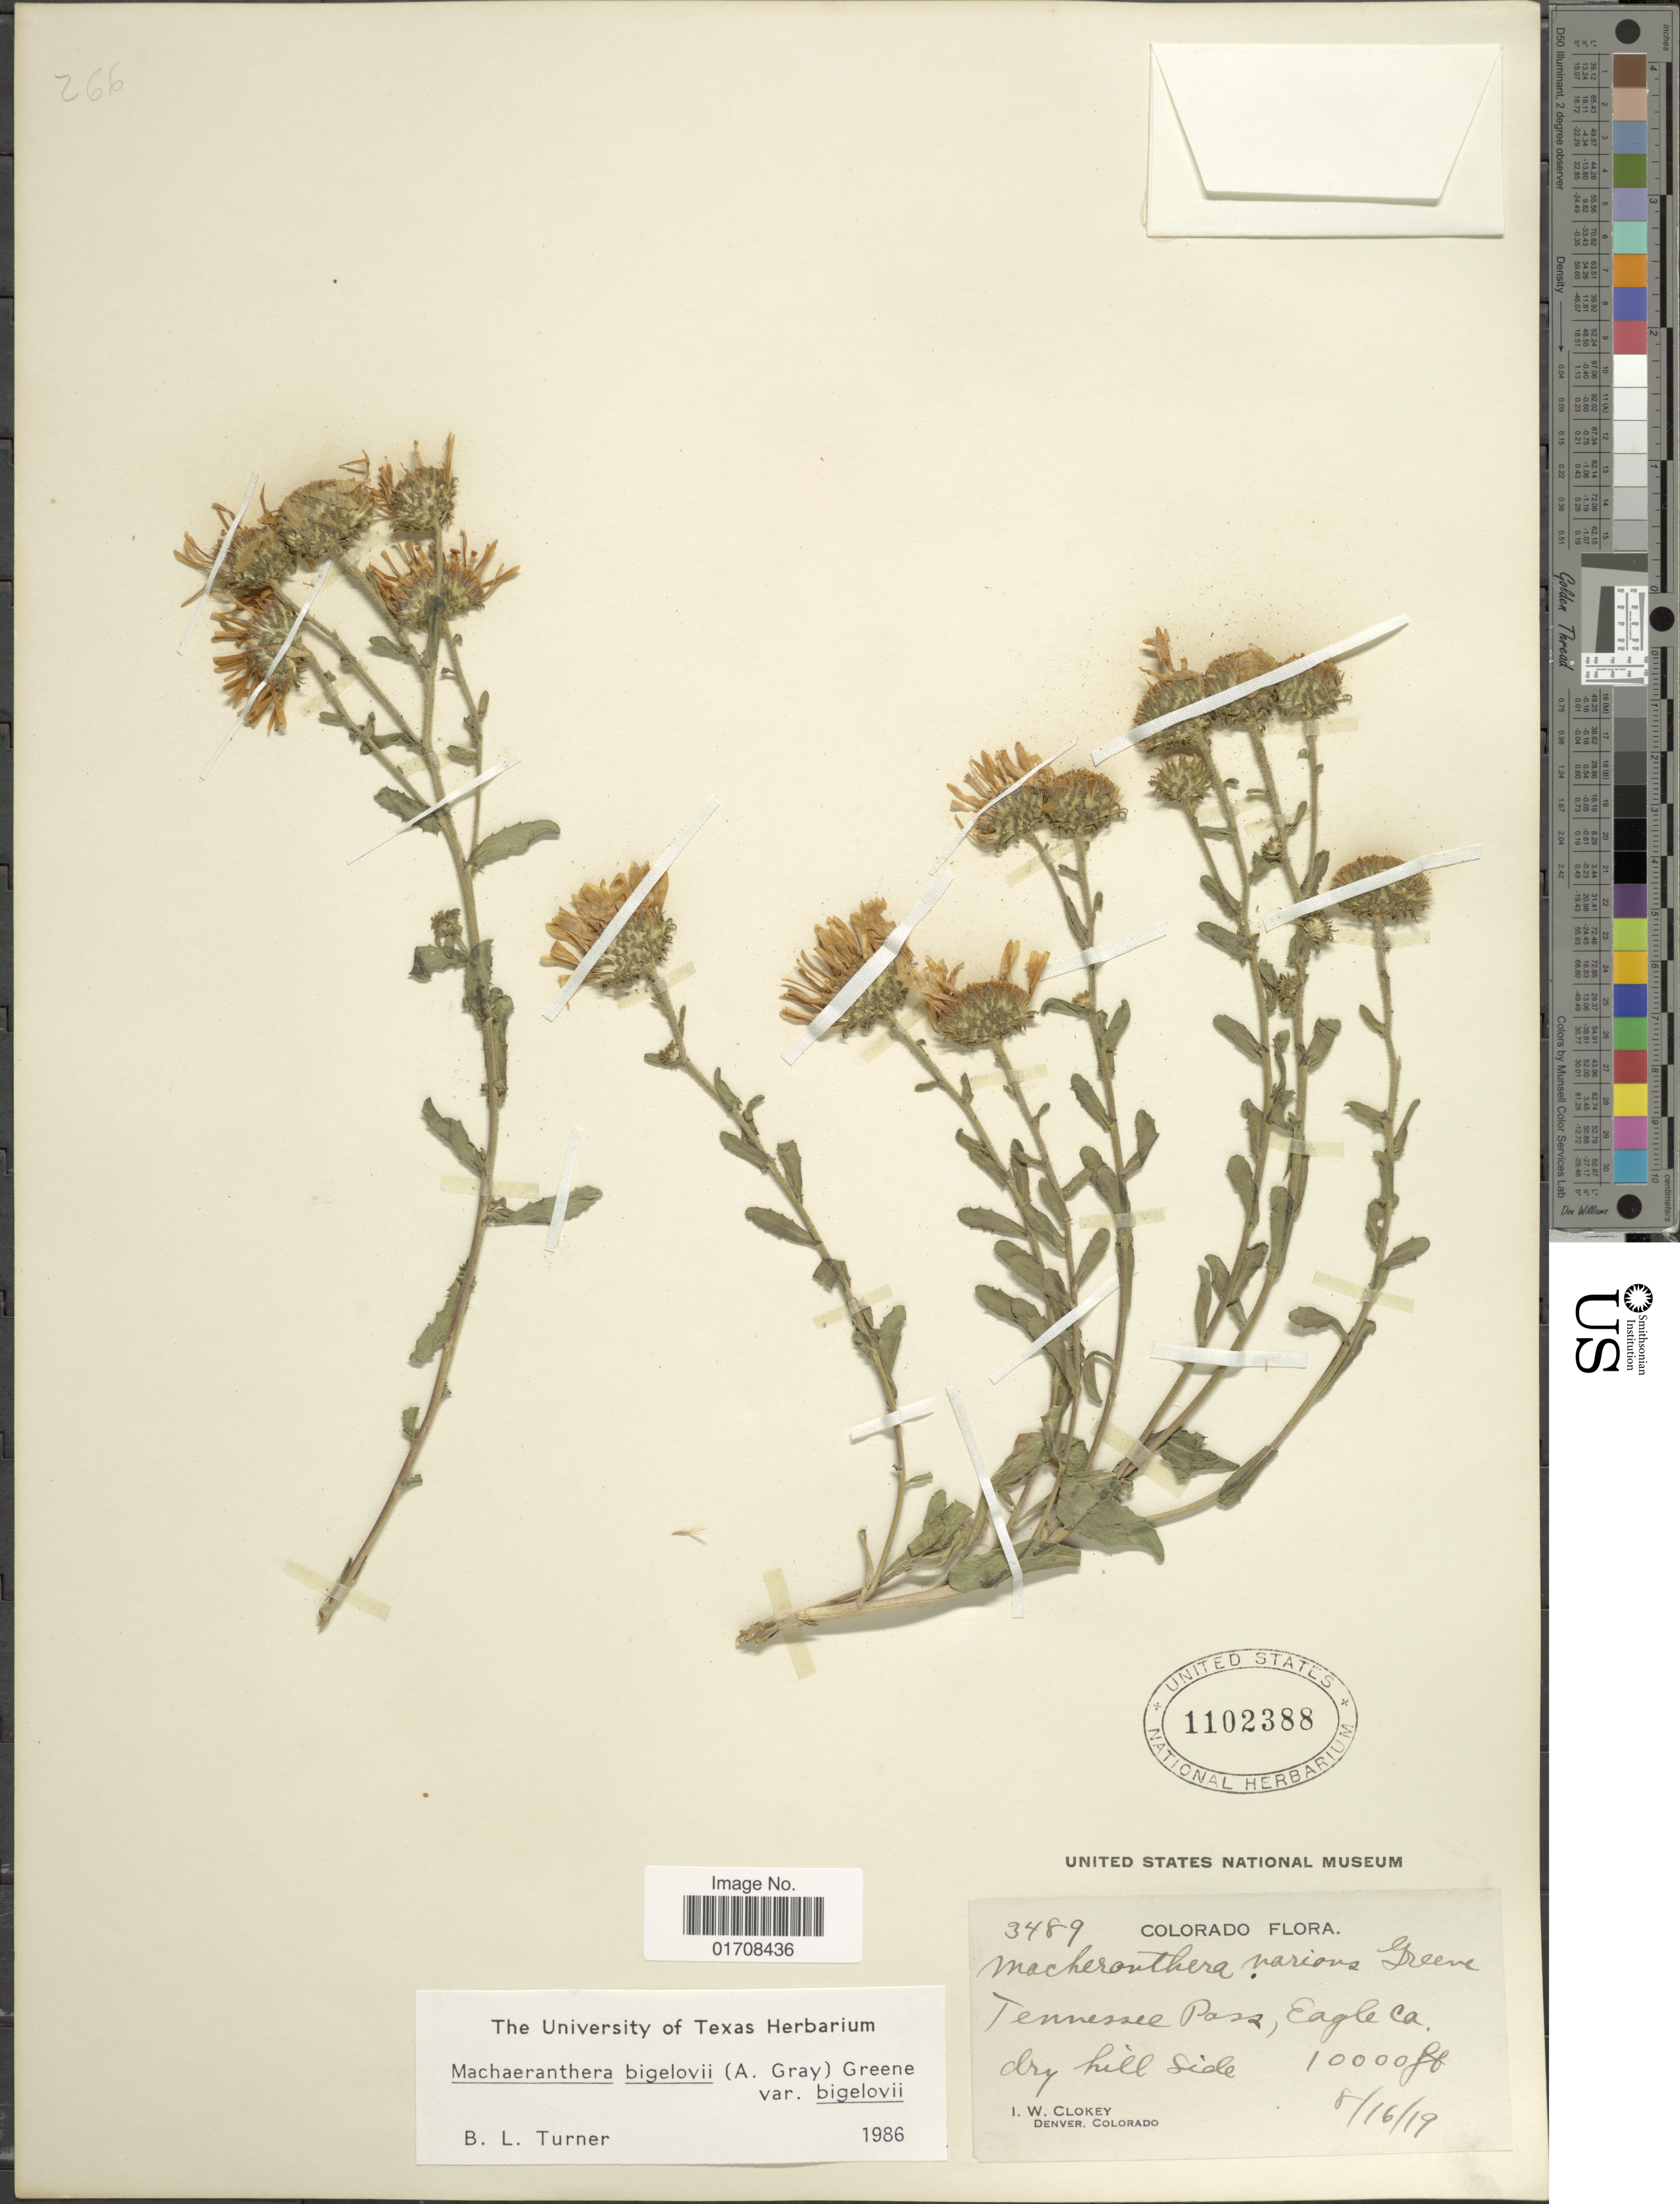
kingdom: Plantae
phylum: Tracheophyta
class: Magnoliopsida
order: Asterales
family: Asteraceae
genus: Machaeranthera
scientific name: Machaeranthera bigelovii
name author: (A. Gray) Greene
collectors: I. W. Clokey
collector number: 3489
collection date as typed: Transcribed d/m/y: 16/8/19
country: United States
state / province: Colorado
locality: Tennessee Pass, Eagle Co.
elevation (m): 3048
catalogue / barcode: US 1102388